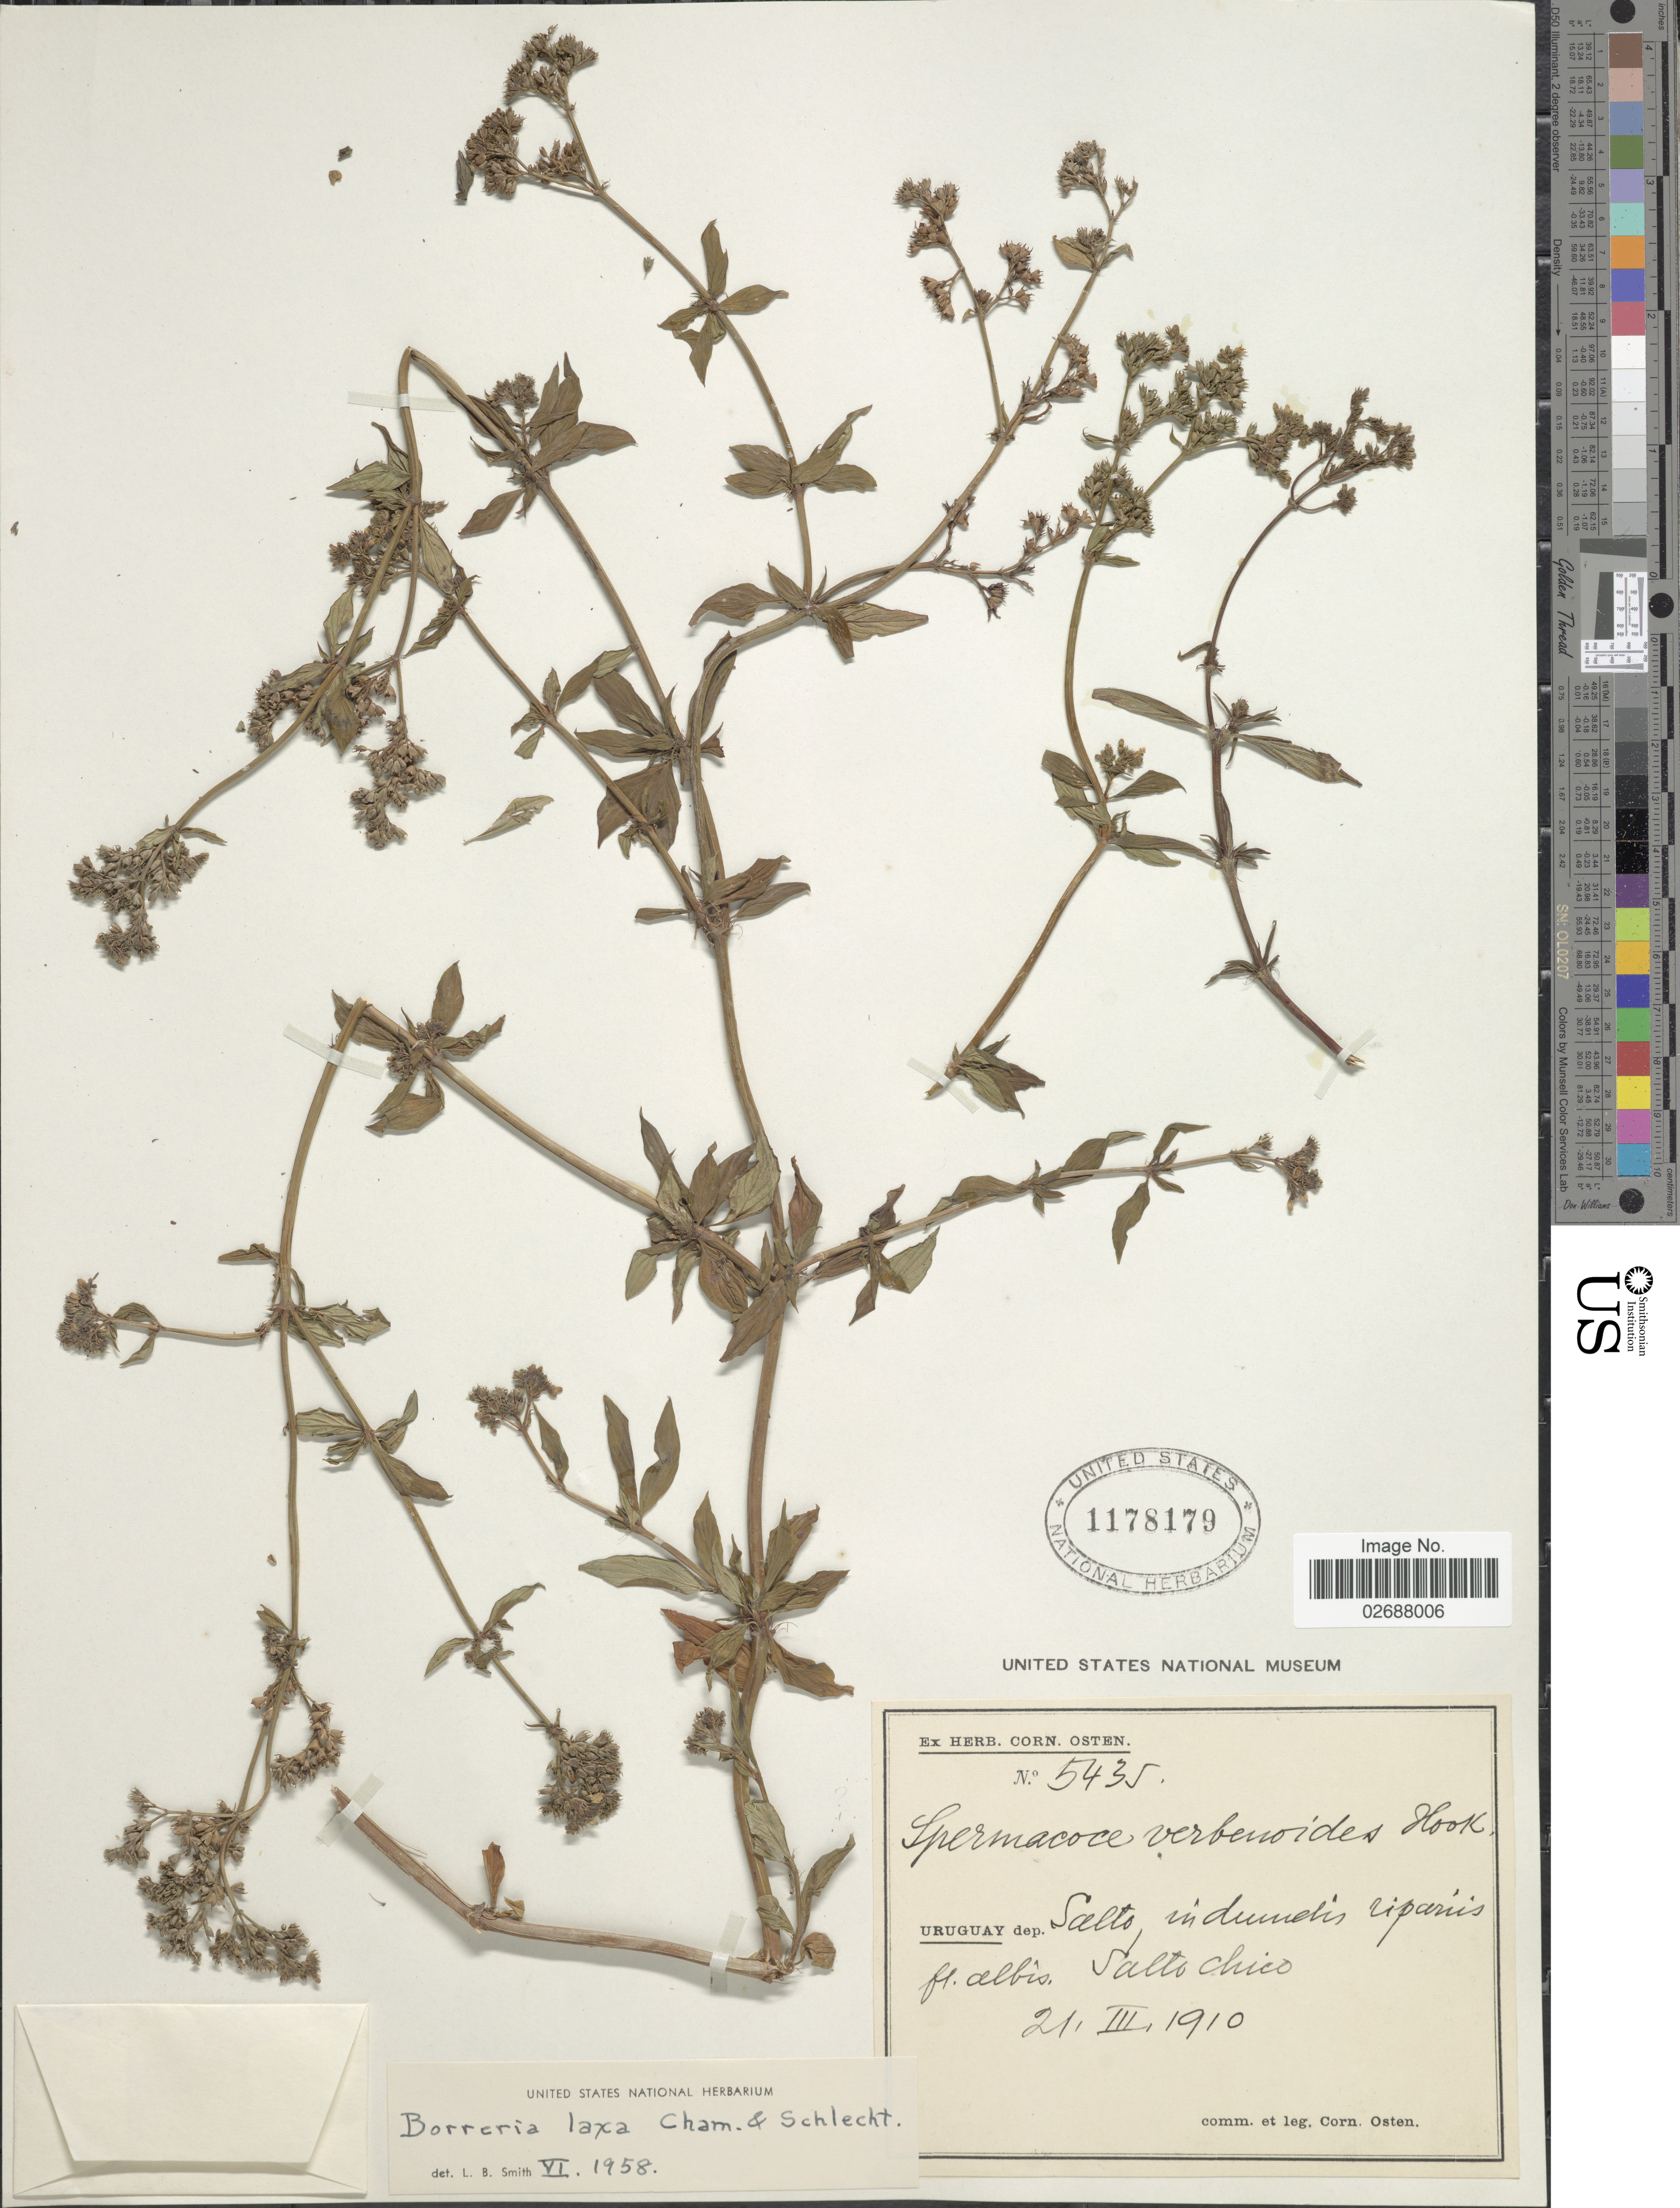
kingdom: Plantae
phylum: Tracheophyta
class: Magnoliopsida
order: Gentianales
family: Rubiaceae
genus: Galianthe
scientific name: Galianthe laxa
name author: (Cham. & Schltdl.) E.L. Cabral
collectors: C. Osten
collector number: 5435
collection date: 1910-03-21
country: Uruguay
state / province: Salto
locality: Salto Chico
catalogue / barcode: US 1178179